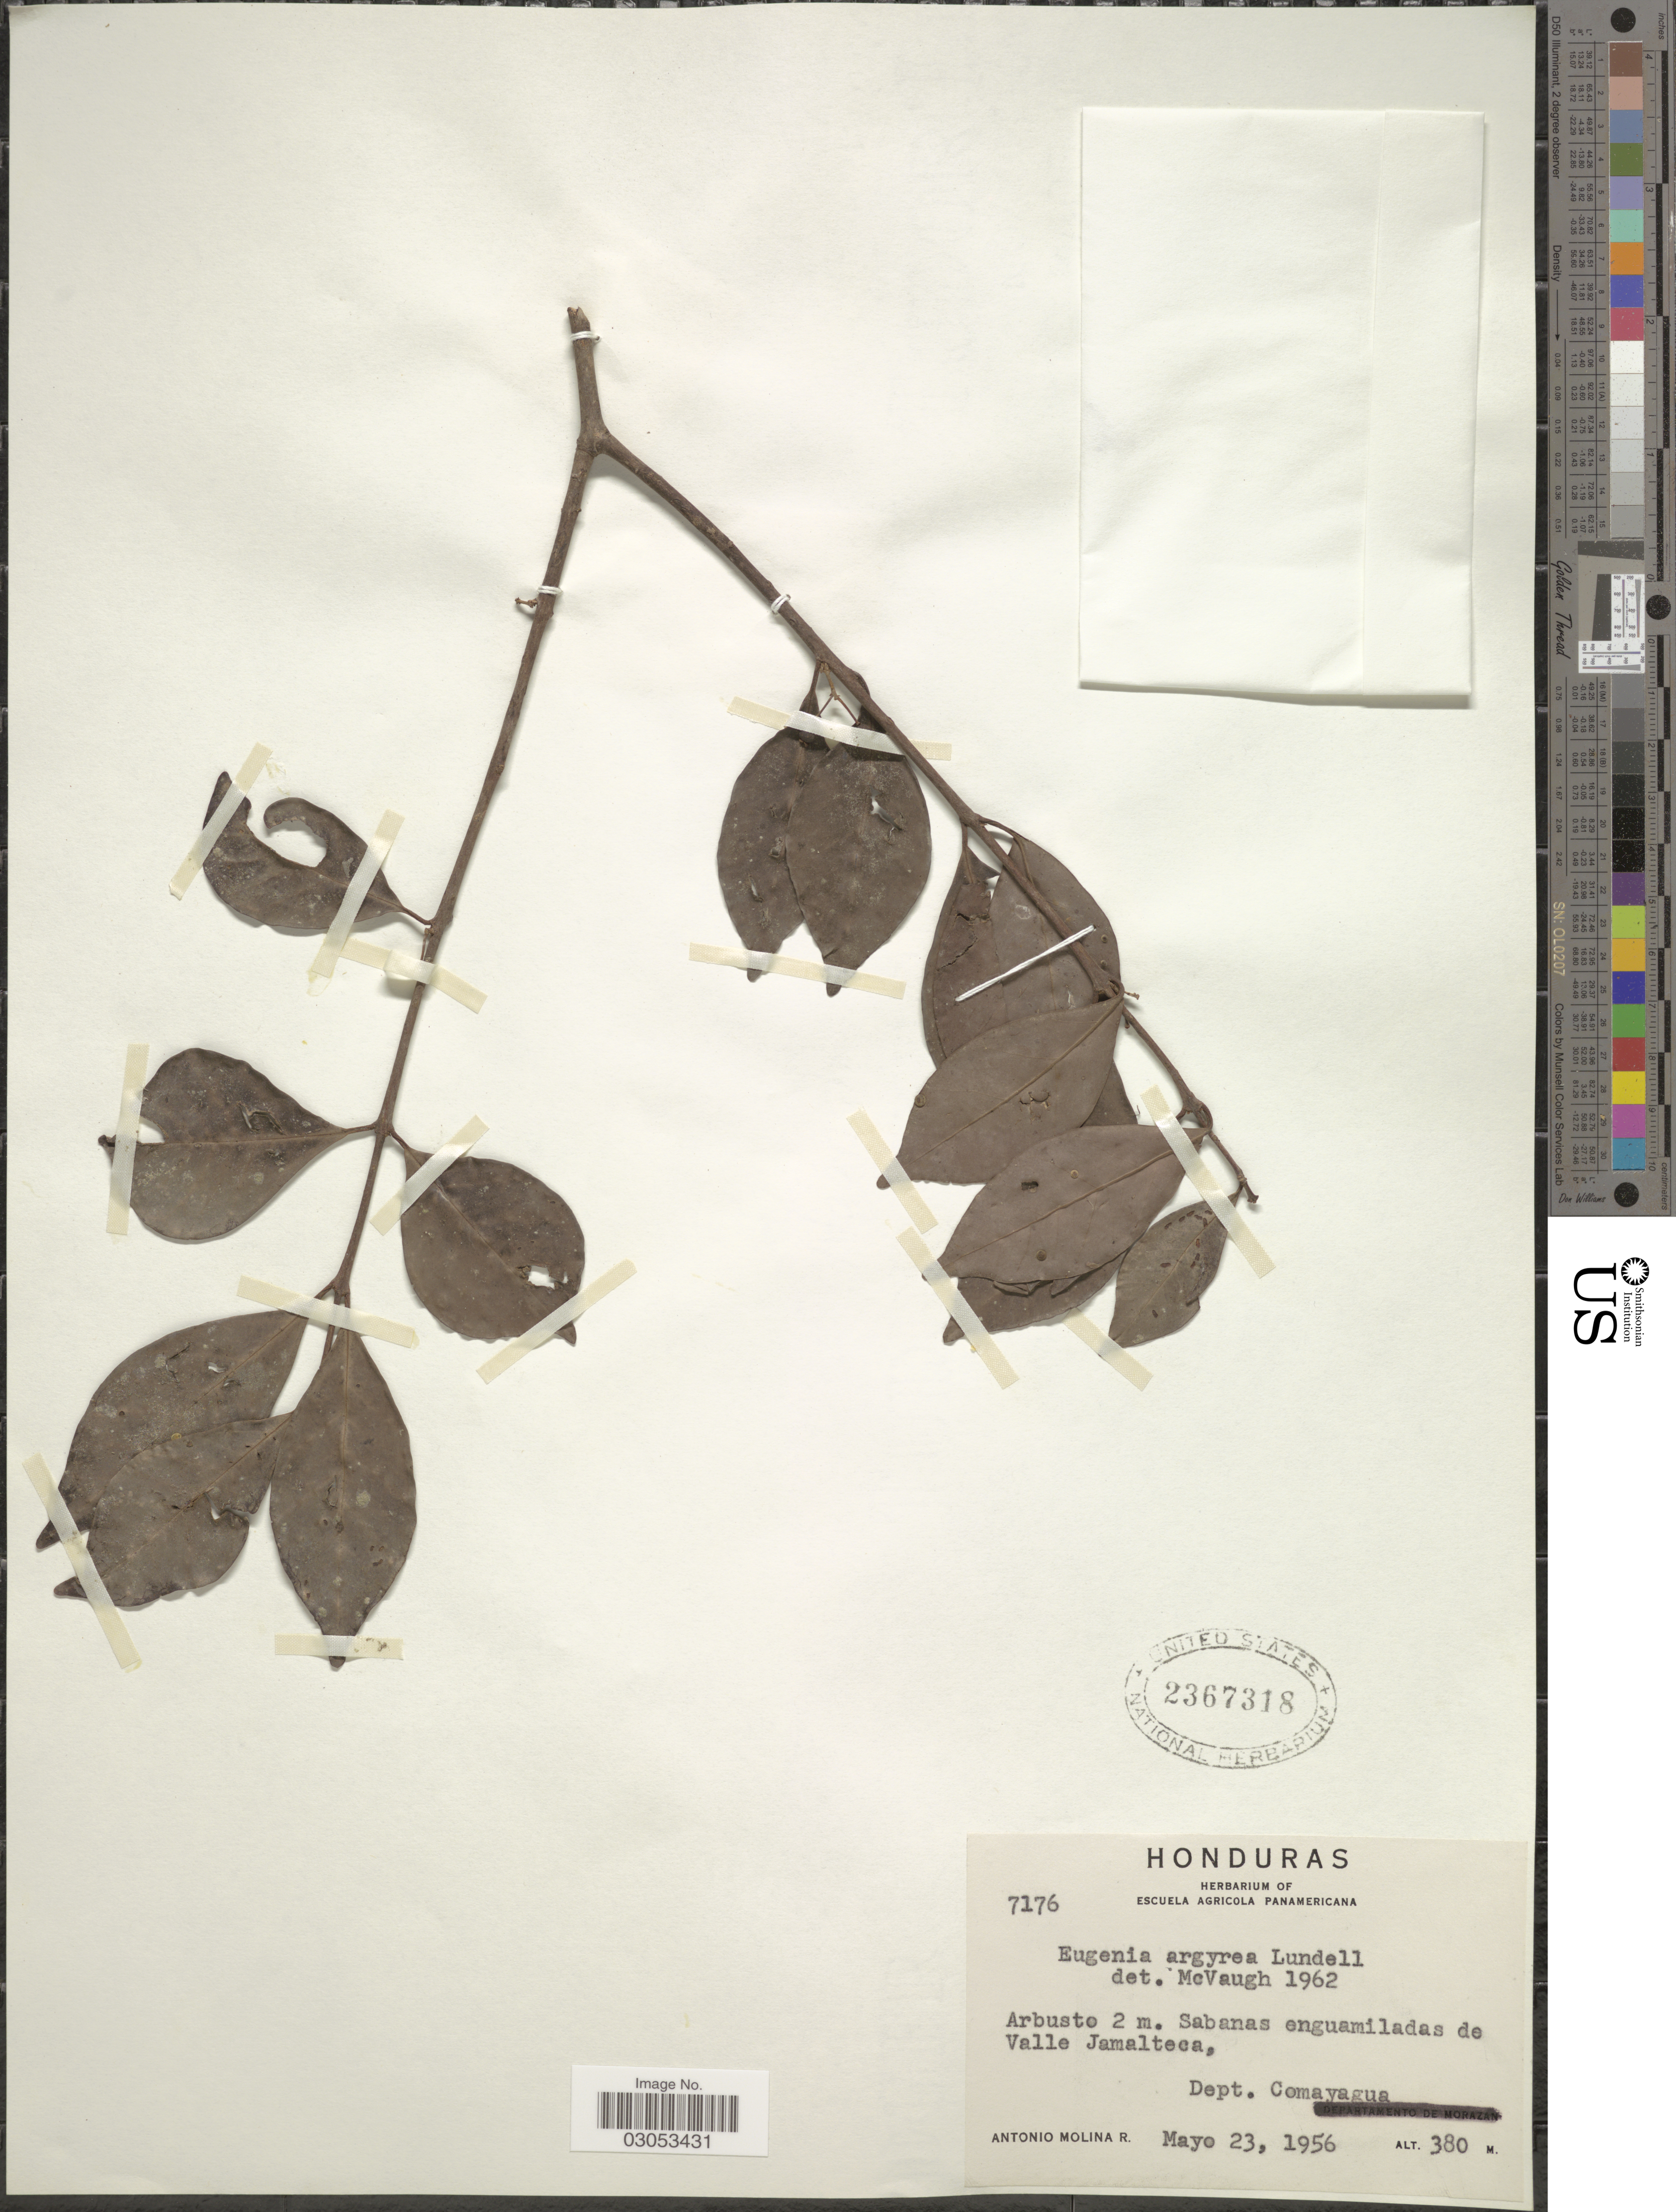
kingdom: Plantae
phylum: Tracheophyta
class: Magnoliopsida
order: Myrtales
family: Myrtaceae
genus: Eugenia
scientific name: Eugenia argyrea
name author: Lundell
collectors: A. Molina R.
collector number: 7176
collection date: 1956-05-23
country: Honduras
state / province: Comayagua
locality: Sabanas enguamiladas de Valle Jamalteca, Dept. Comayagua.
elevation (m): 380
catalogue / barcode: US 2367318